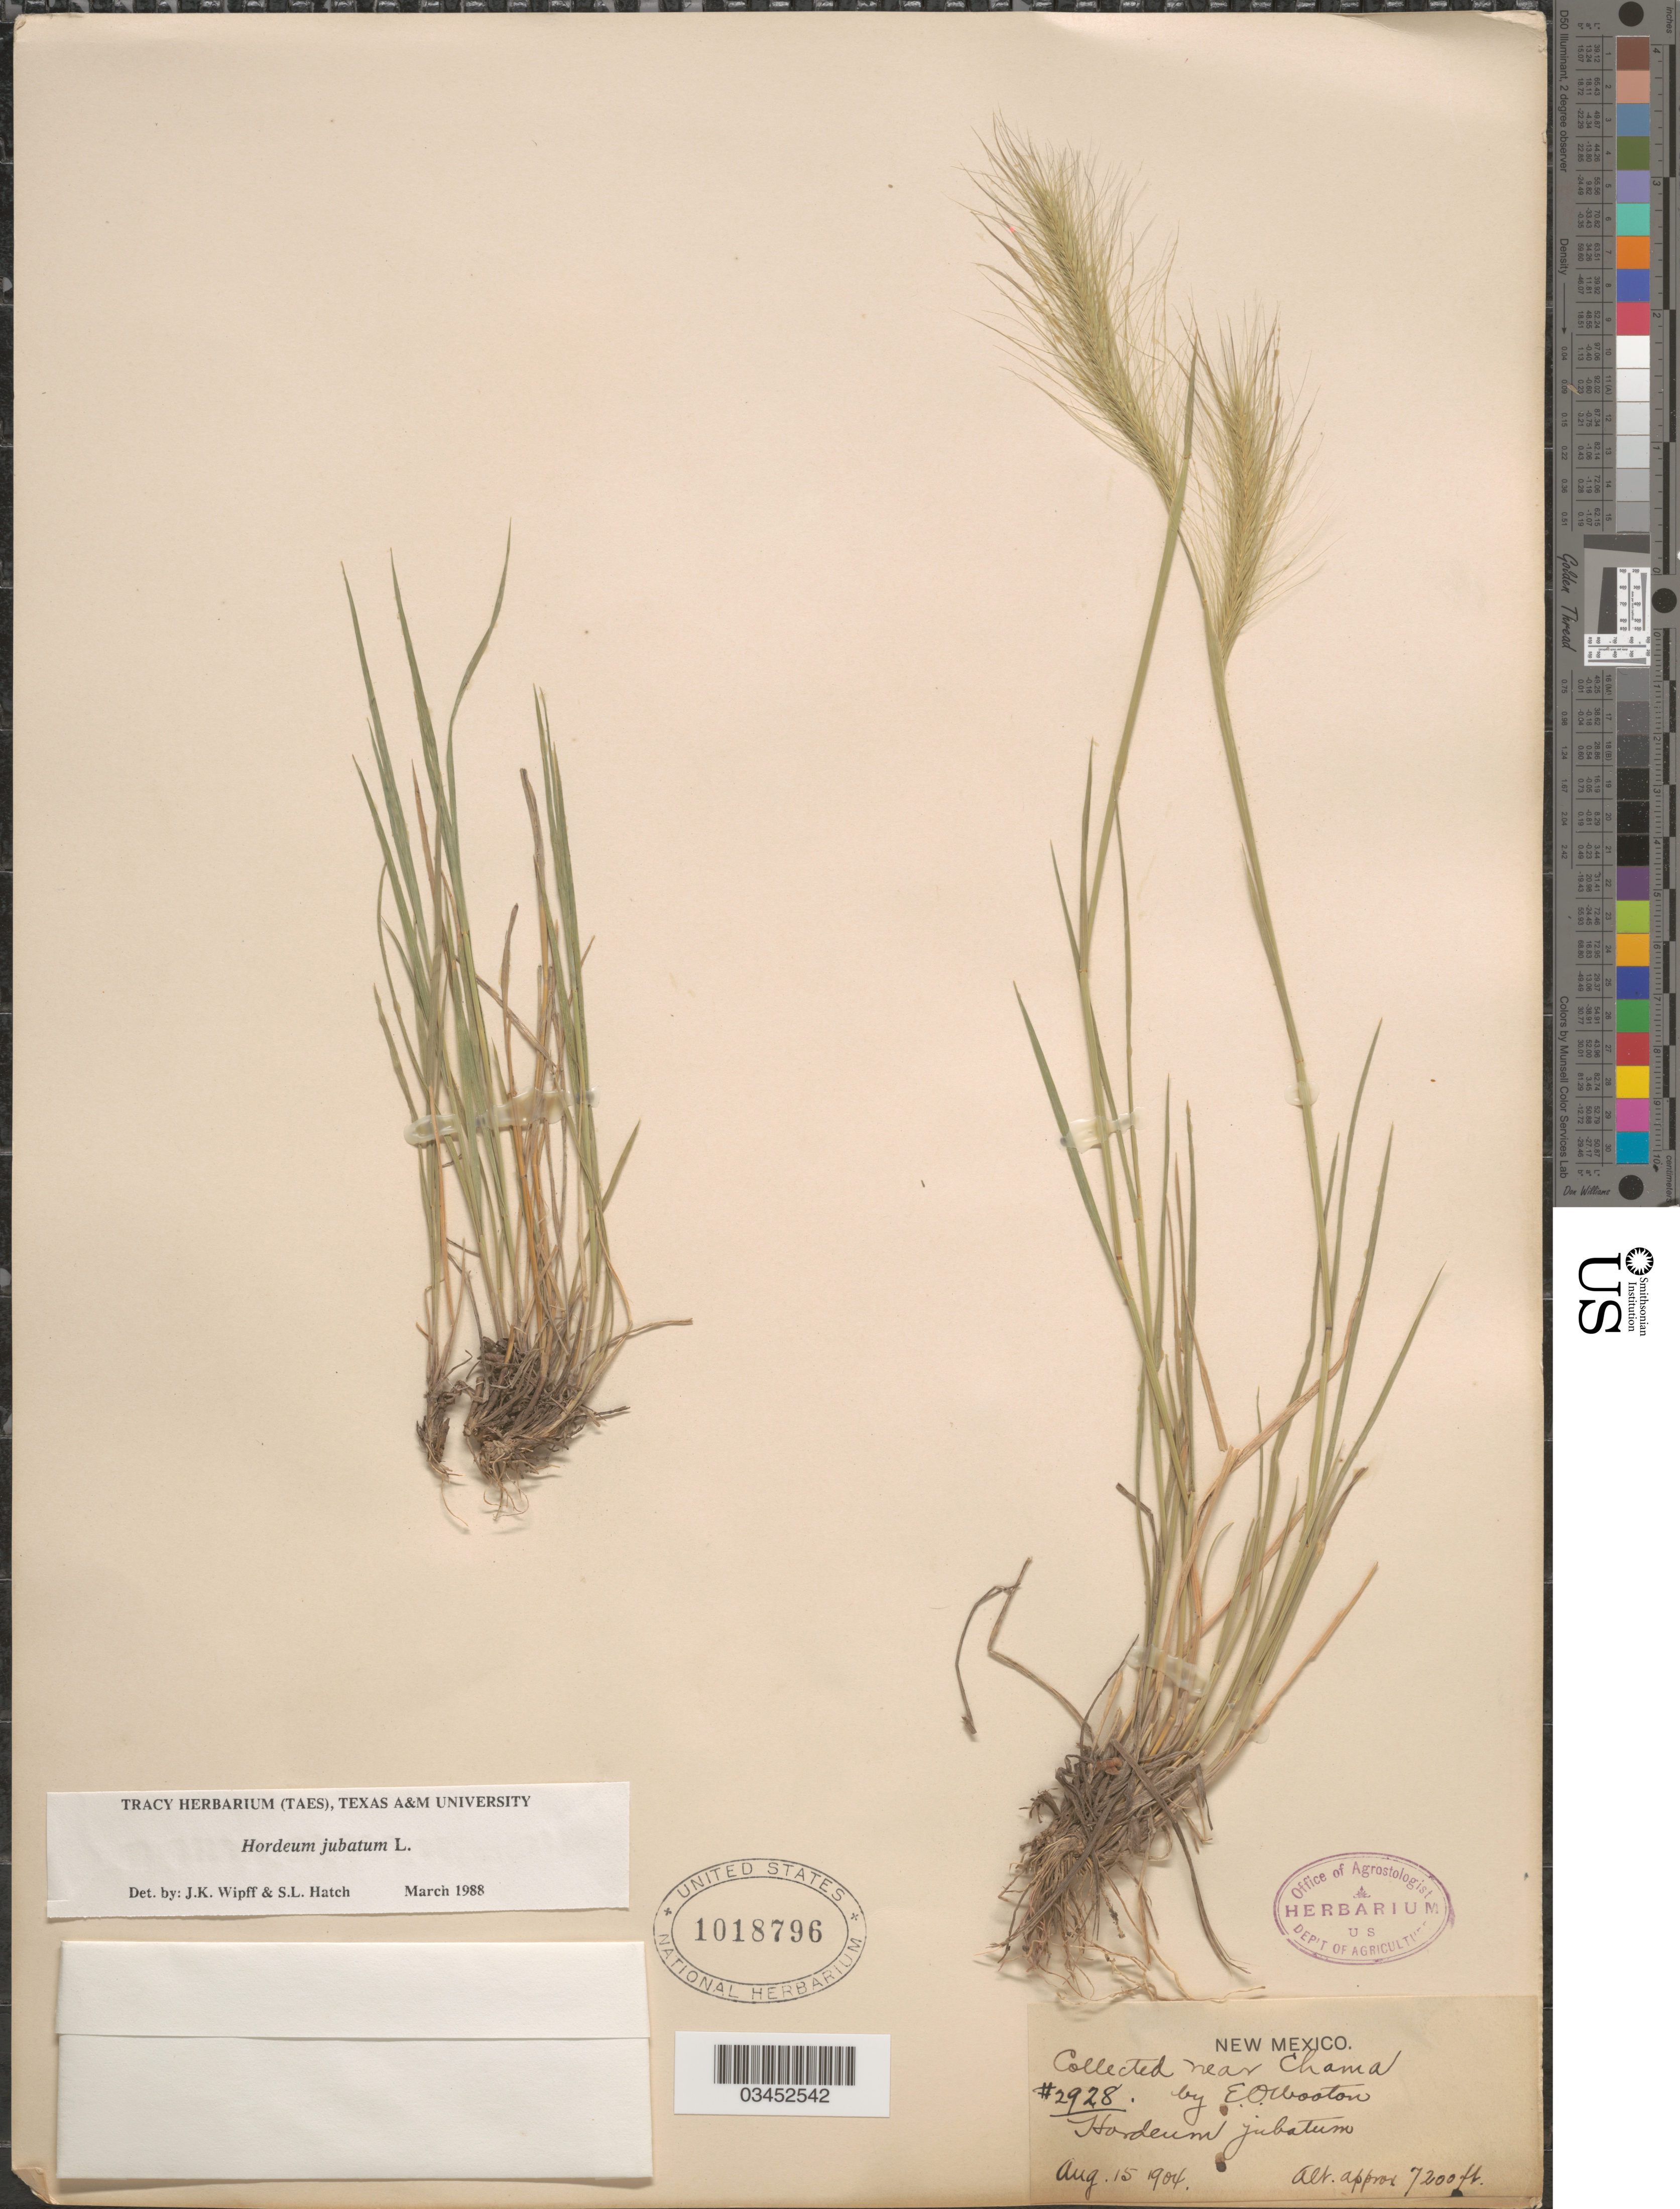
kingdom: Plantae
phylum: Tracheophyta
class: Liliopsida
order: Poales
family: Poaceae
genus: Hordeum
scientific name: Hordeum jubatum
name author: L.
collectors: E. O. Wooton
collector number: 2928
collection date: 1904-08-15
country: United States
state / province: New Mexico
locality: Near Chama.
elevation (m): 2195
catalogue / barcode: US 1018796